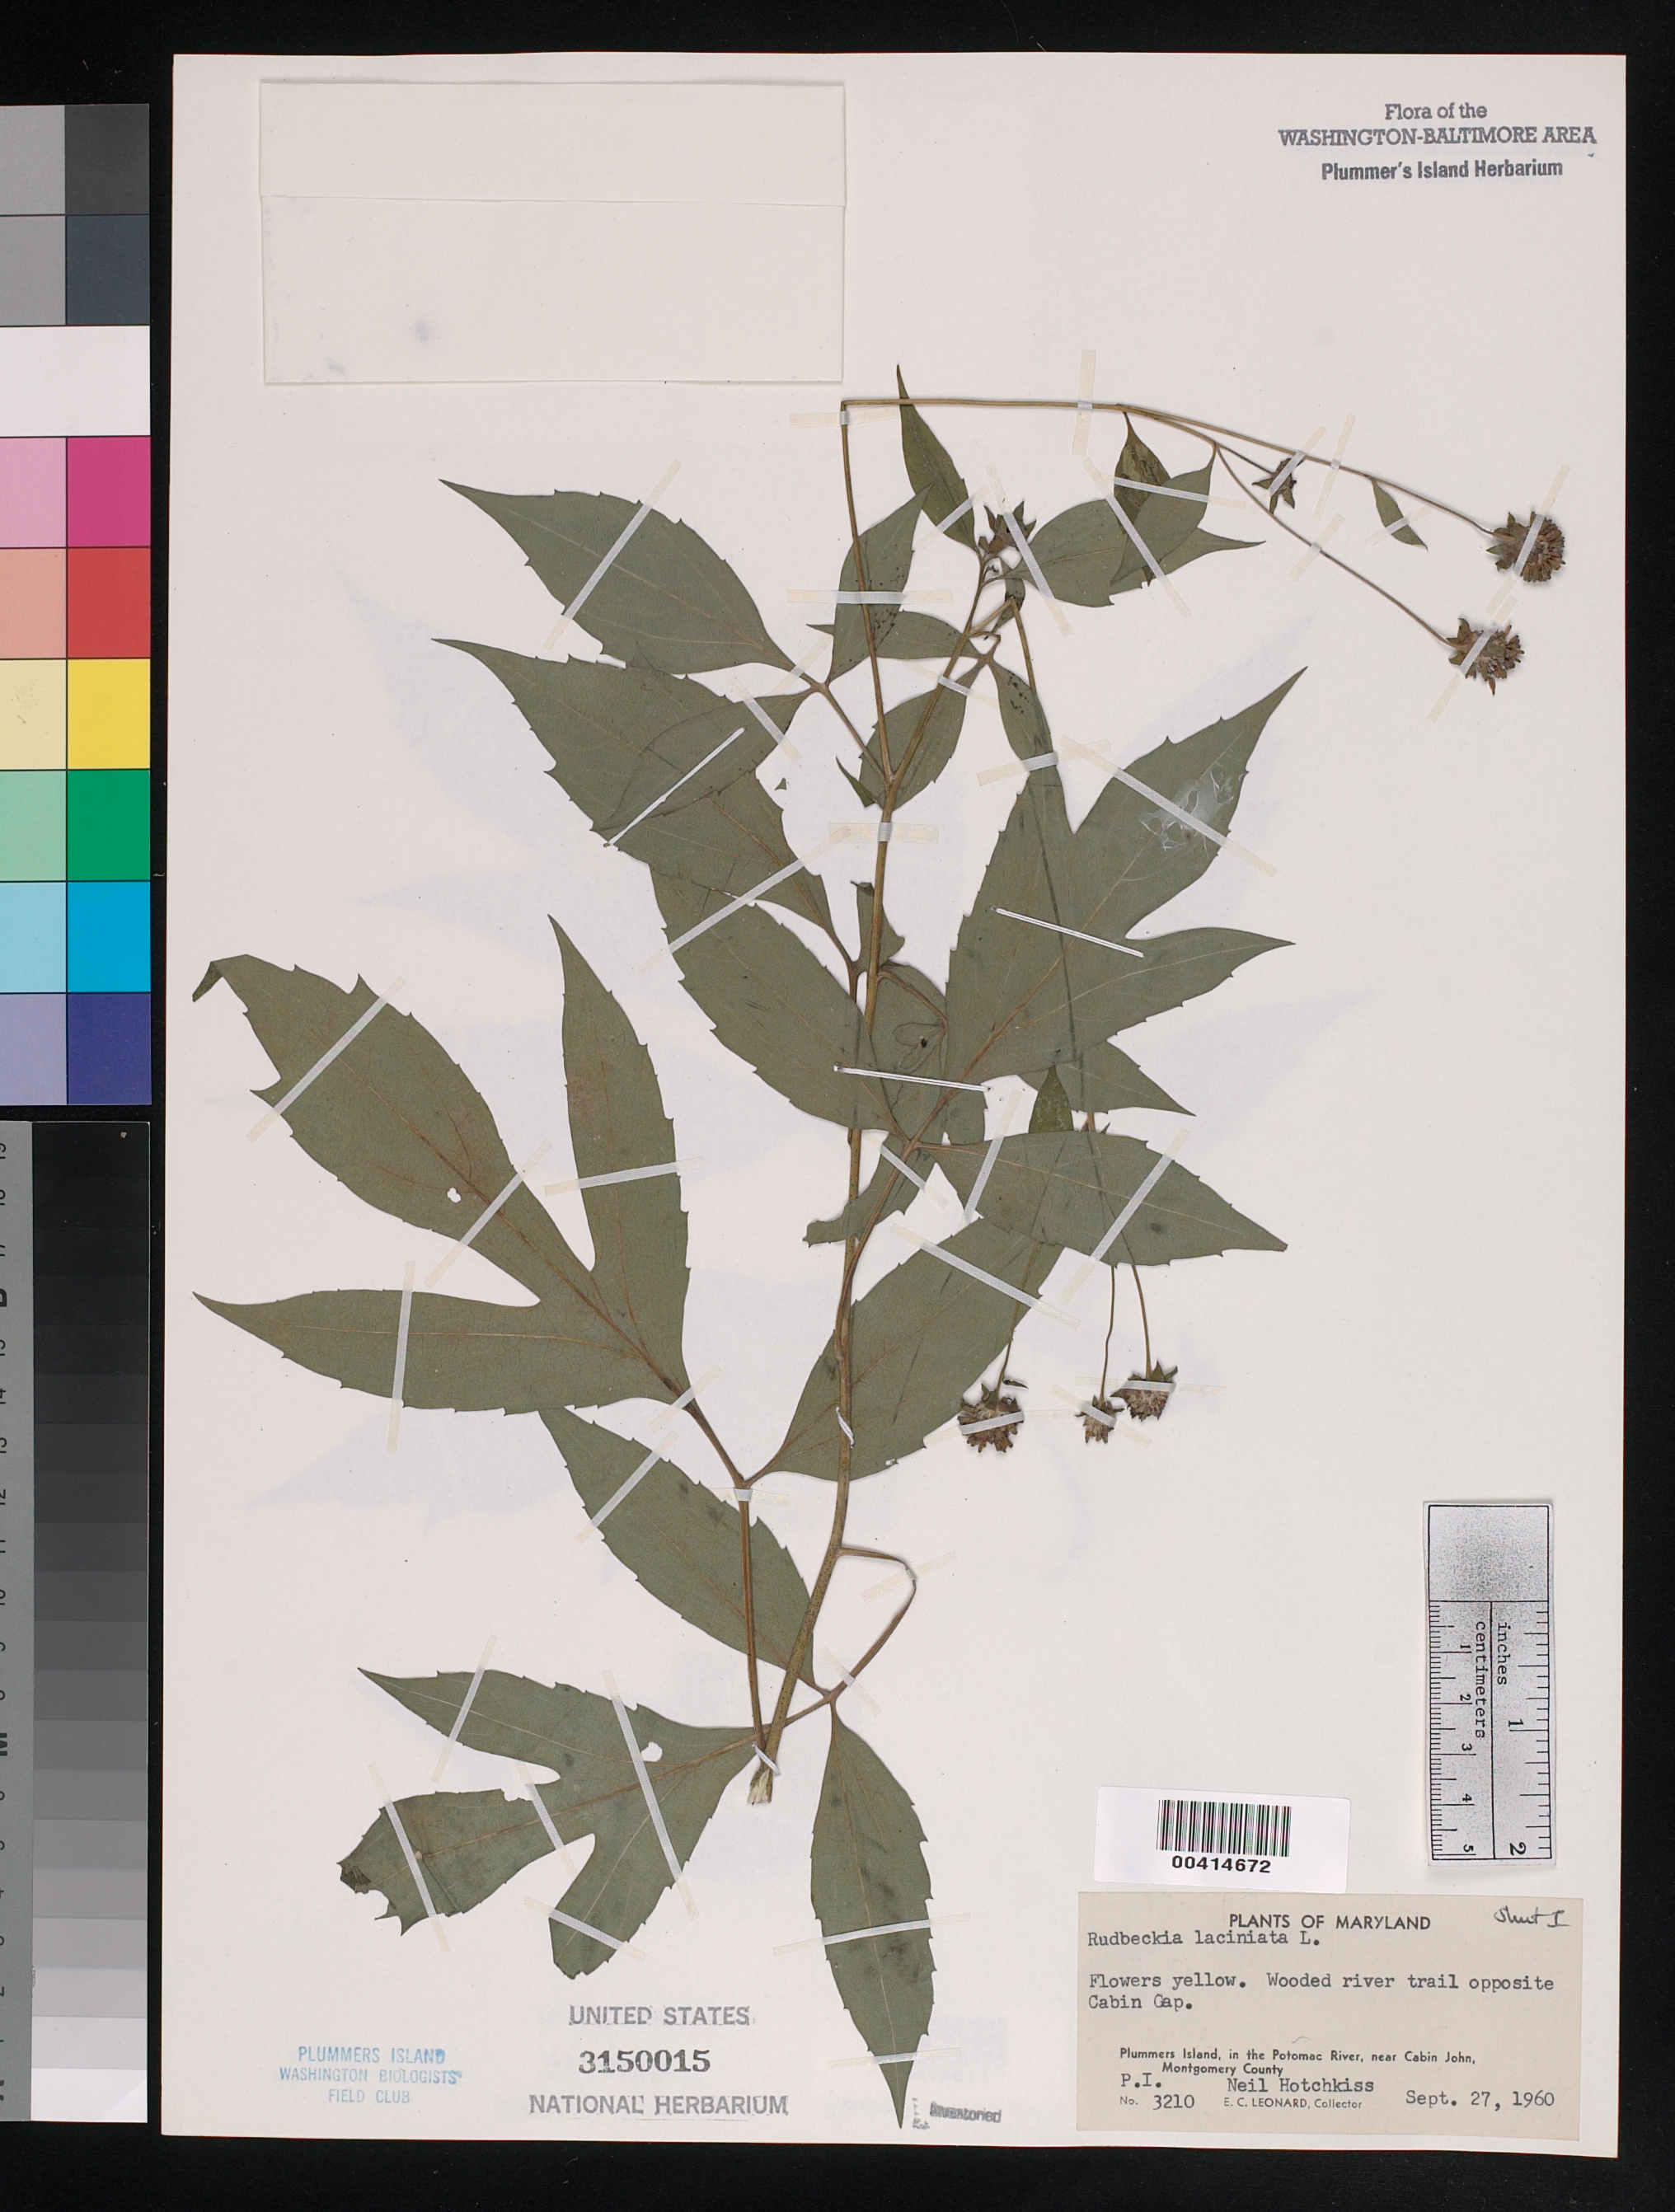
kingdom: Plantae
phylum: Tracheophyta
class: Magnoliopsida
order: Asterales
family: Asteraceae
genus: Rudbeckia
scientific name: Rudbeckia laciniata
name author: L.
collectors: E. C. Leonard & N. Hotchkiss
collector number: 3210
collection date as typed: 27 Sep 1960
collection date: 1960-09-27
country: United States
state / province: Maryland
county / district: Montgomery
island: Plummers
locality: Plummer's Island; river trail opposite Cabin Gap C. & O. Canal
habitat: Wooded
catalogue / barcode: US 3150015